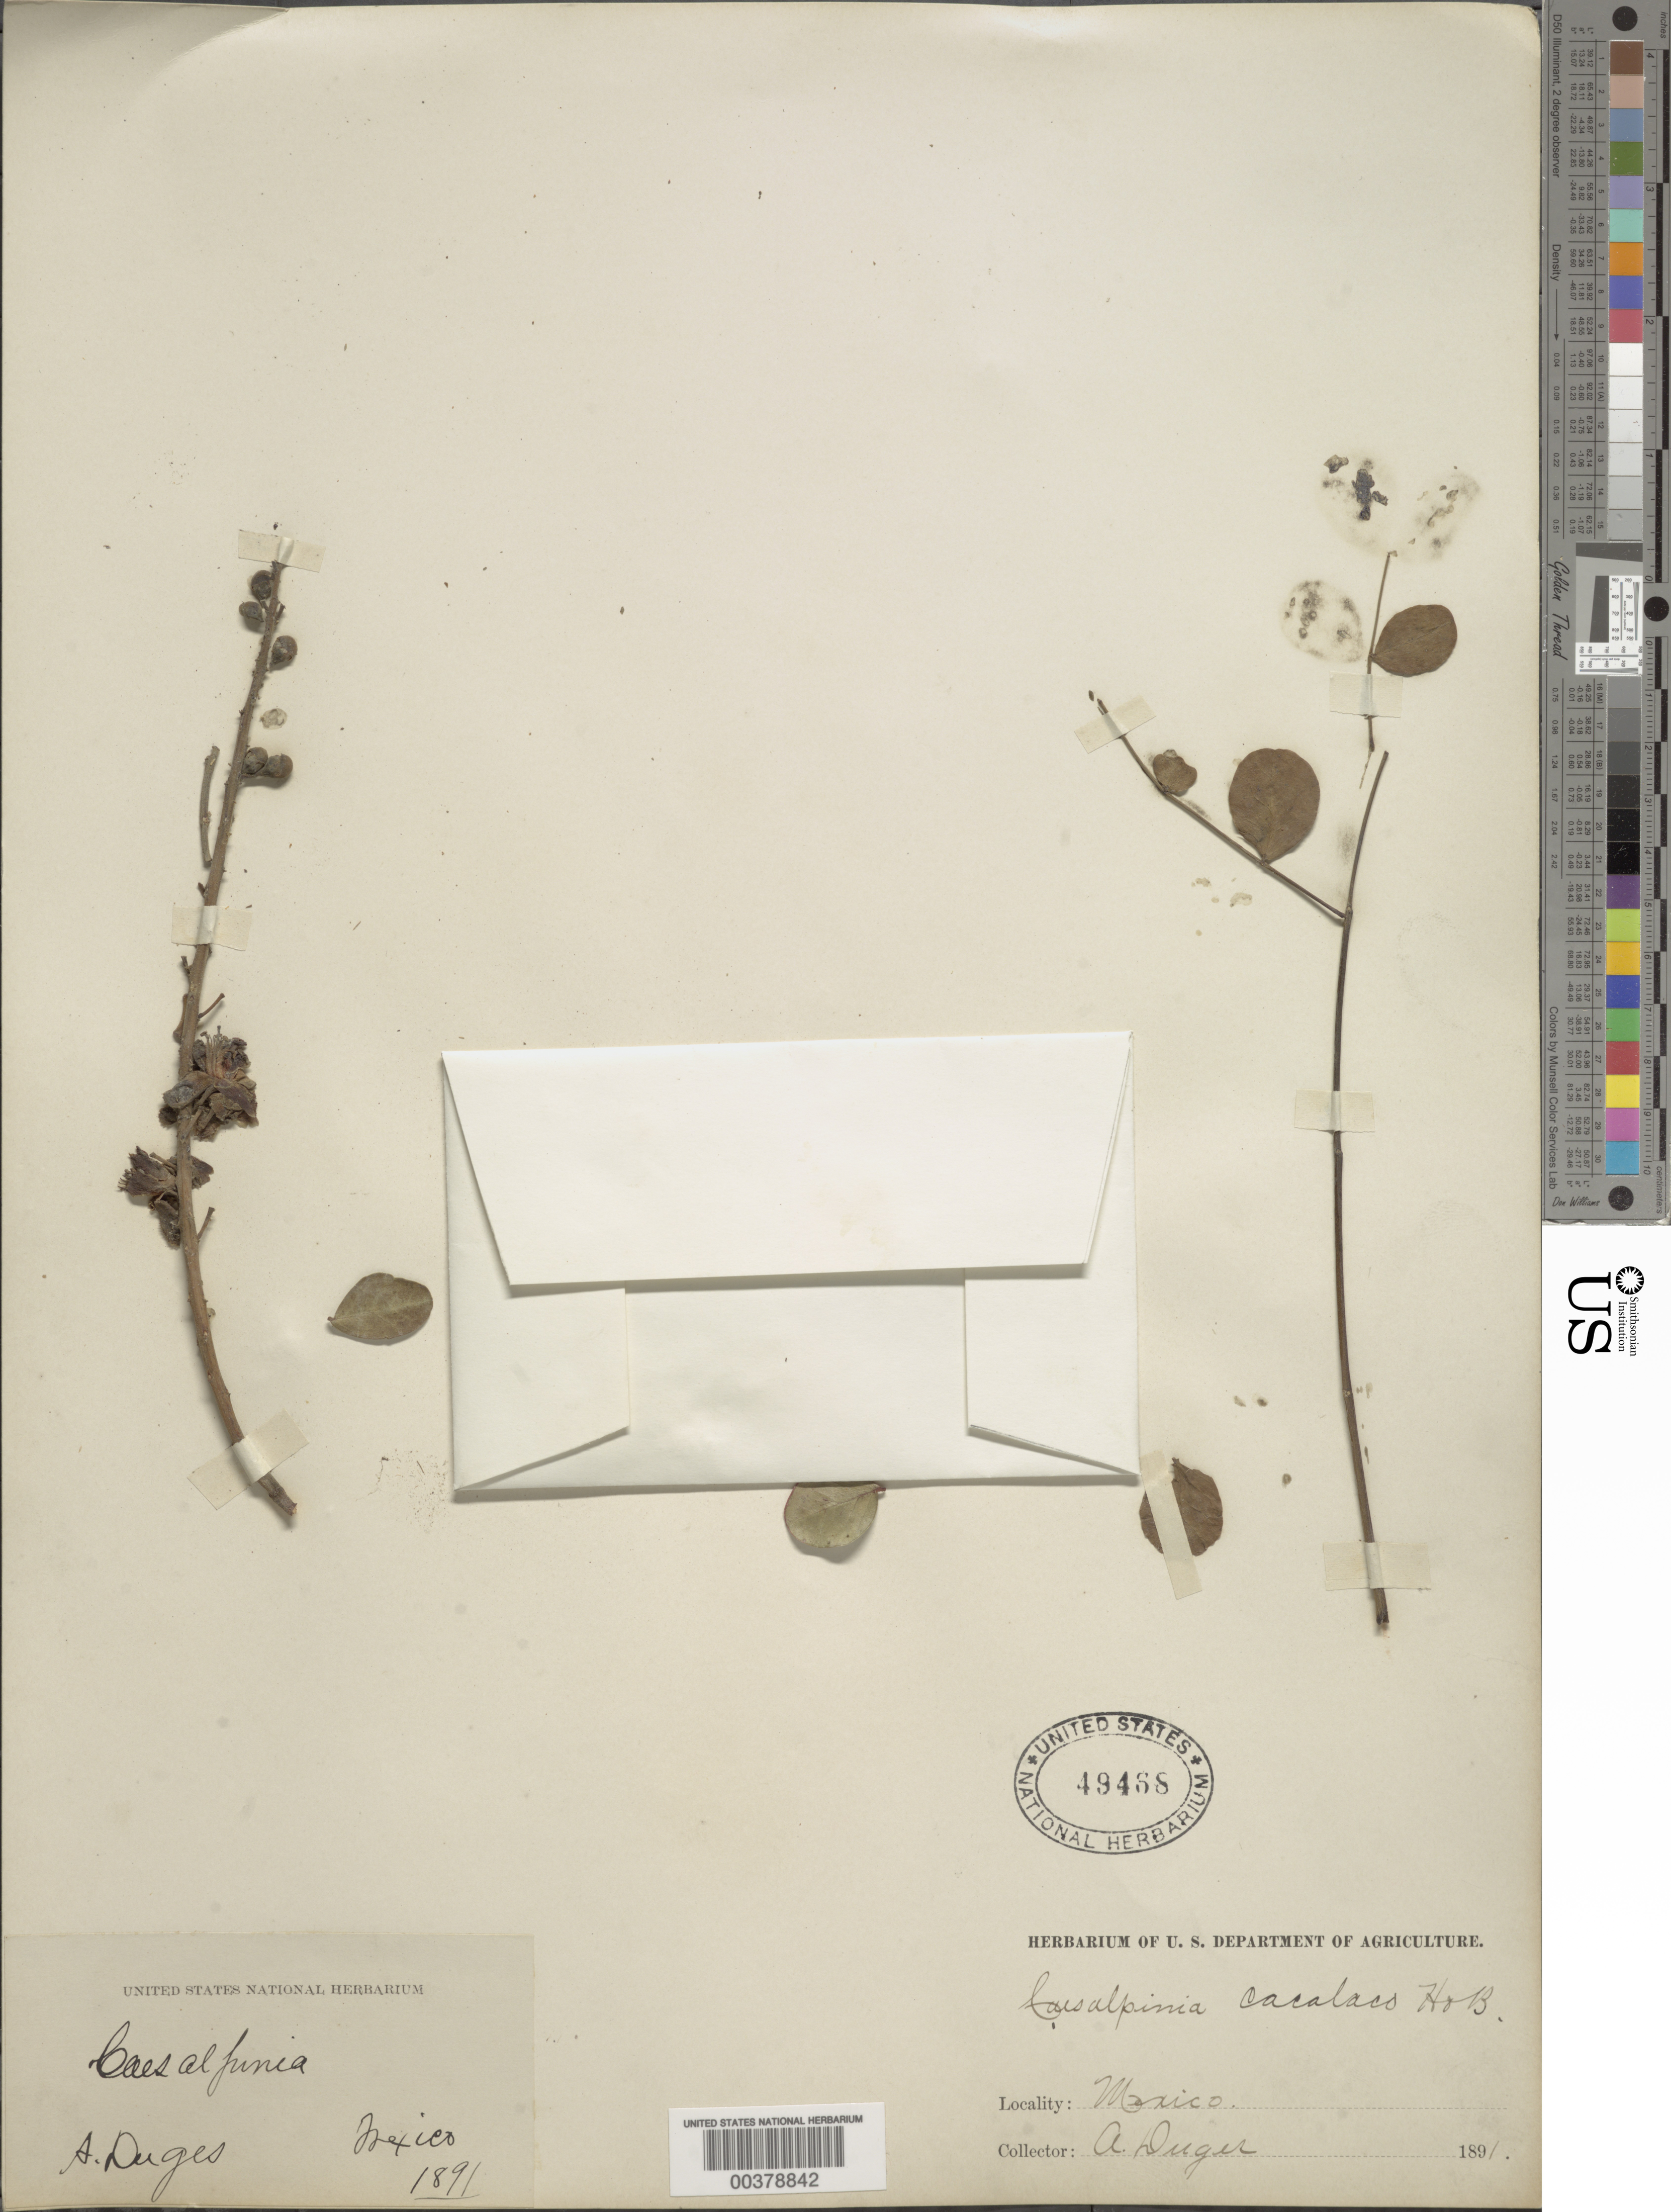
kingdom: Plantae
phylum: Tracheophyta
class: Magnoliopsida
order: Fabales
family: Fabaceae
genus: Tara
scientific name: Tara cacalaco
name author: (Bonpl.) Molinari & Sánchez Och.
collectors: A. Dugas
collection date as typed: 1891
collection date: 1891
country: Mexico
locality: E of Monserrat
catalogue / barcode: US 49468